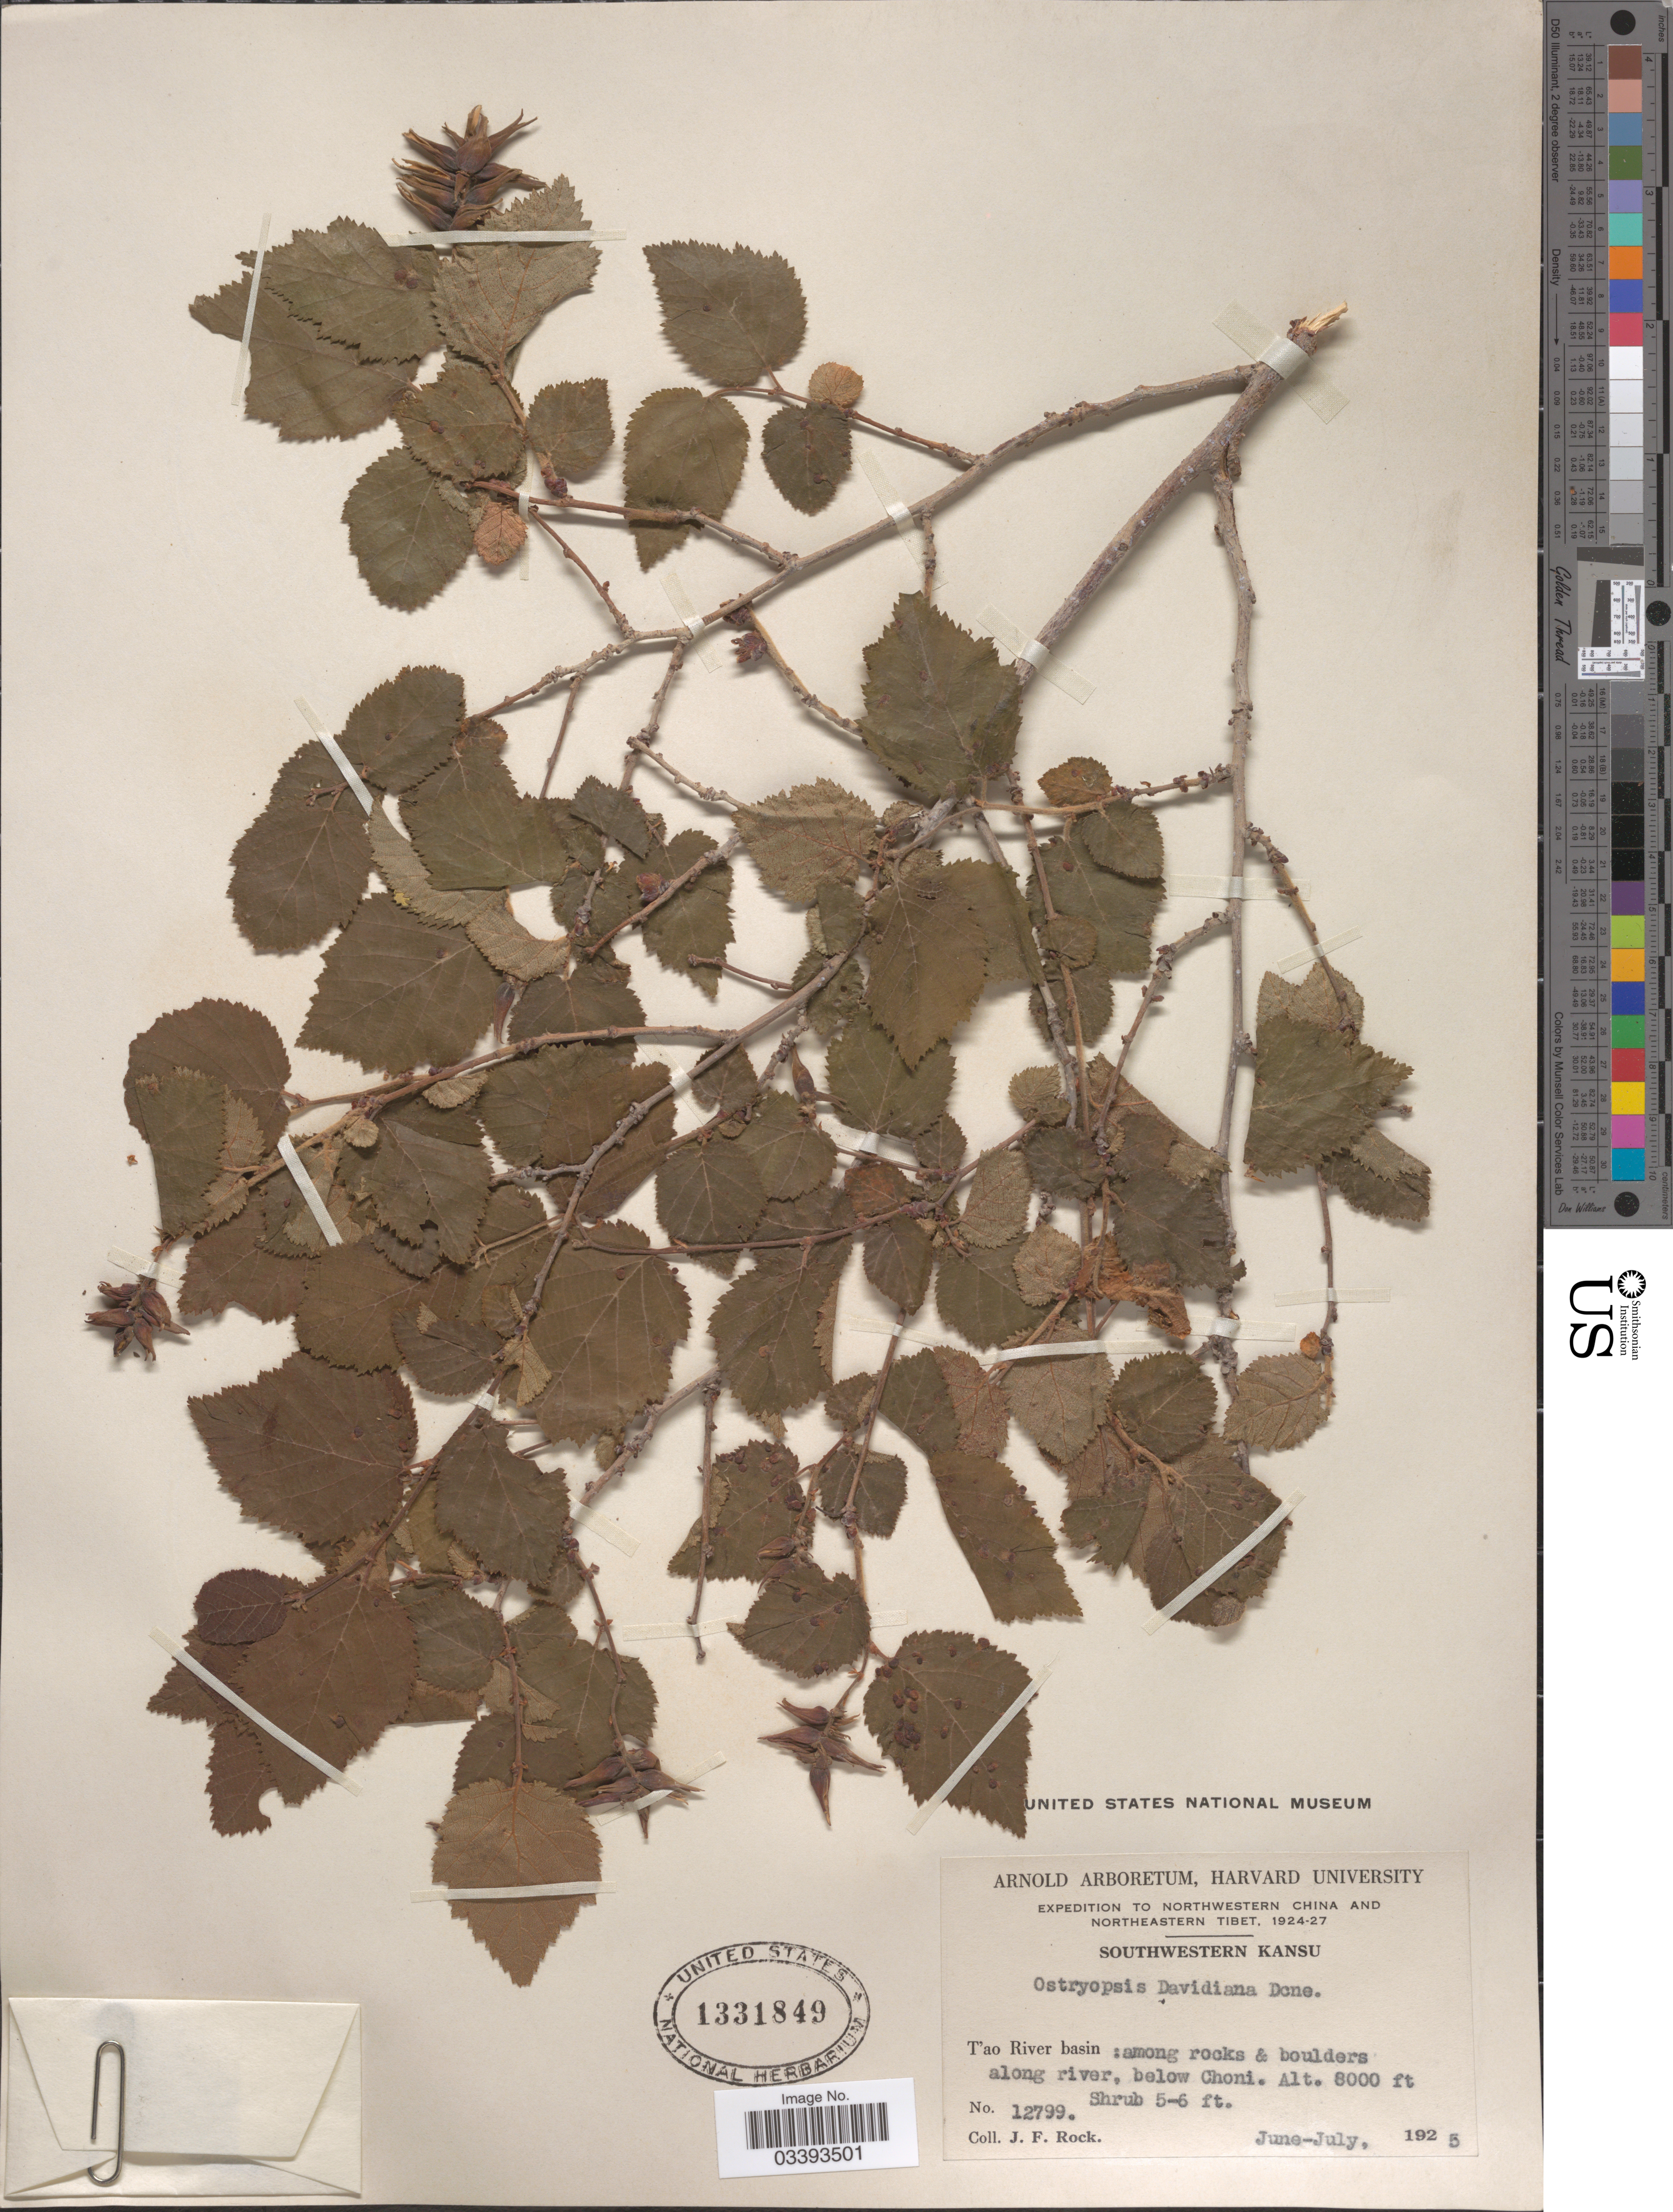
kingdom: Plantae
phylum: Tracheophyta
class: Magnoliopsida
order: Fagales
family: Betulaceae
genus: Ostryopsis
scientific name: Ostryopsis davidiana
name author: Decne.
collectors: J. Rock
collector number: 12799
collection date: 1925-06/1925-07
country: China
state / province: Gansu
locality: Northwestern China. Southwestern Kansu. T'ao River basin: among rocks & boulders along river, below Choni.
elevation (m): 2438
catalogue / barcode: US 1331849